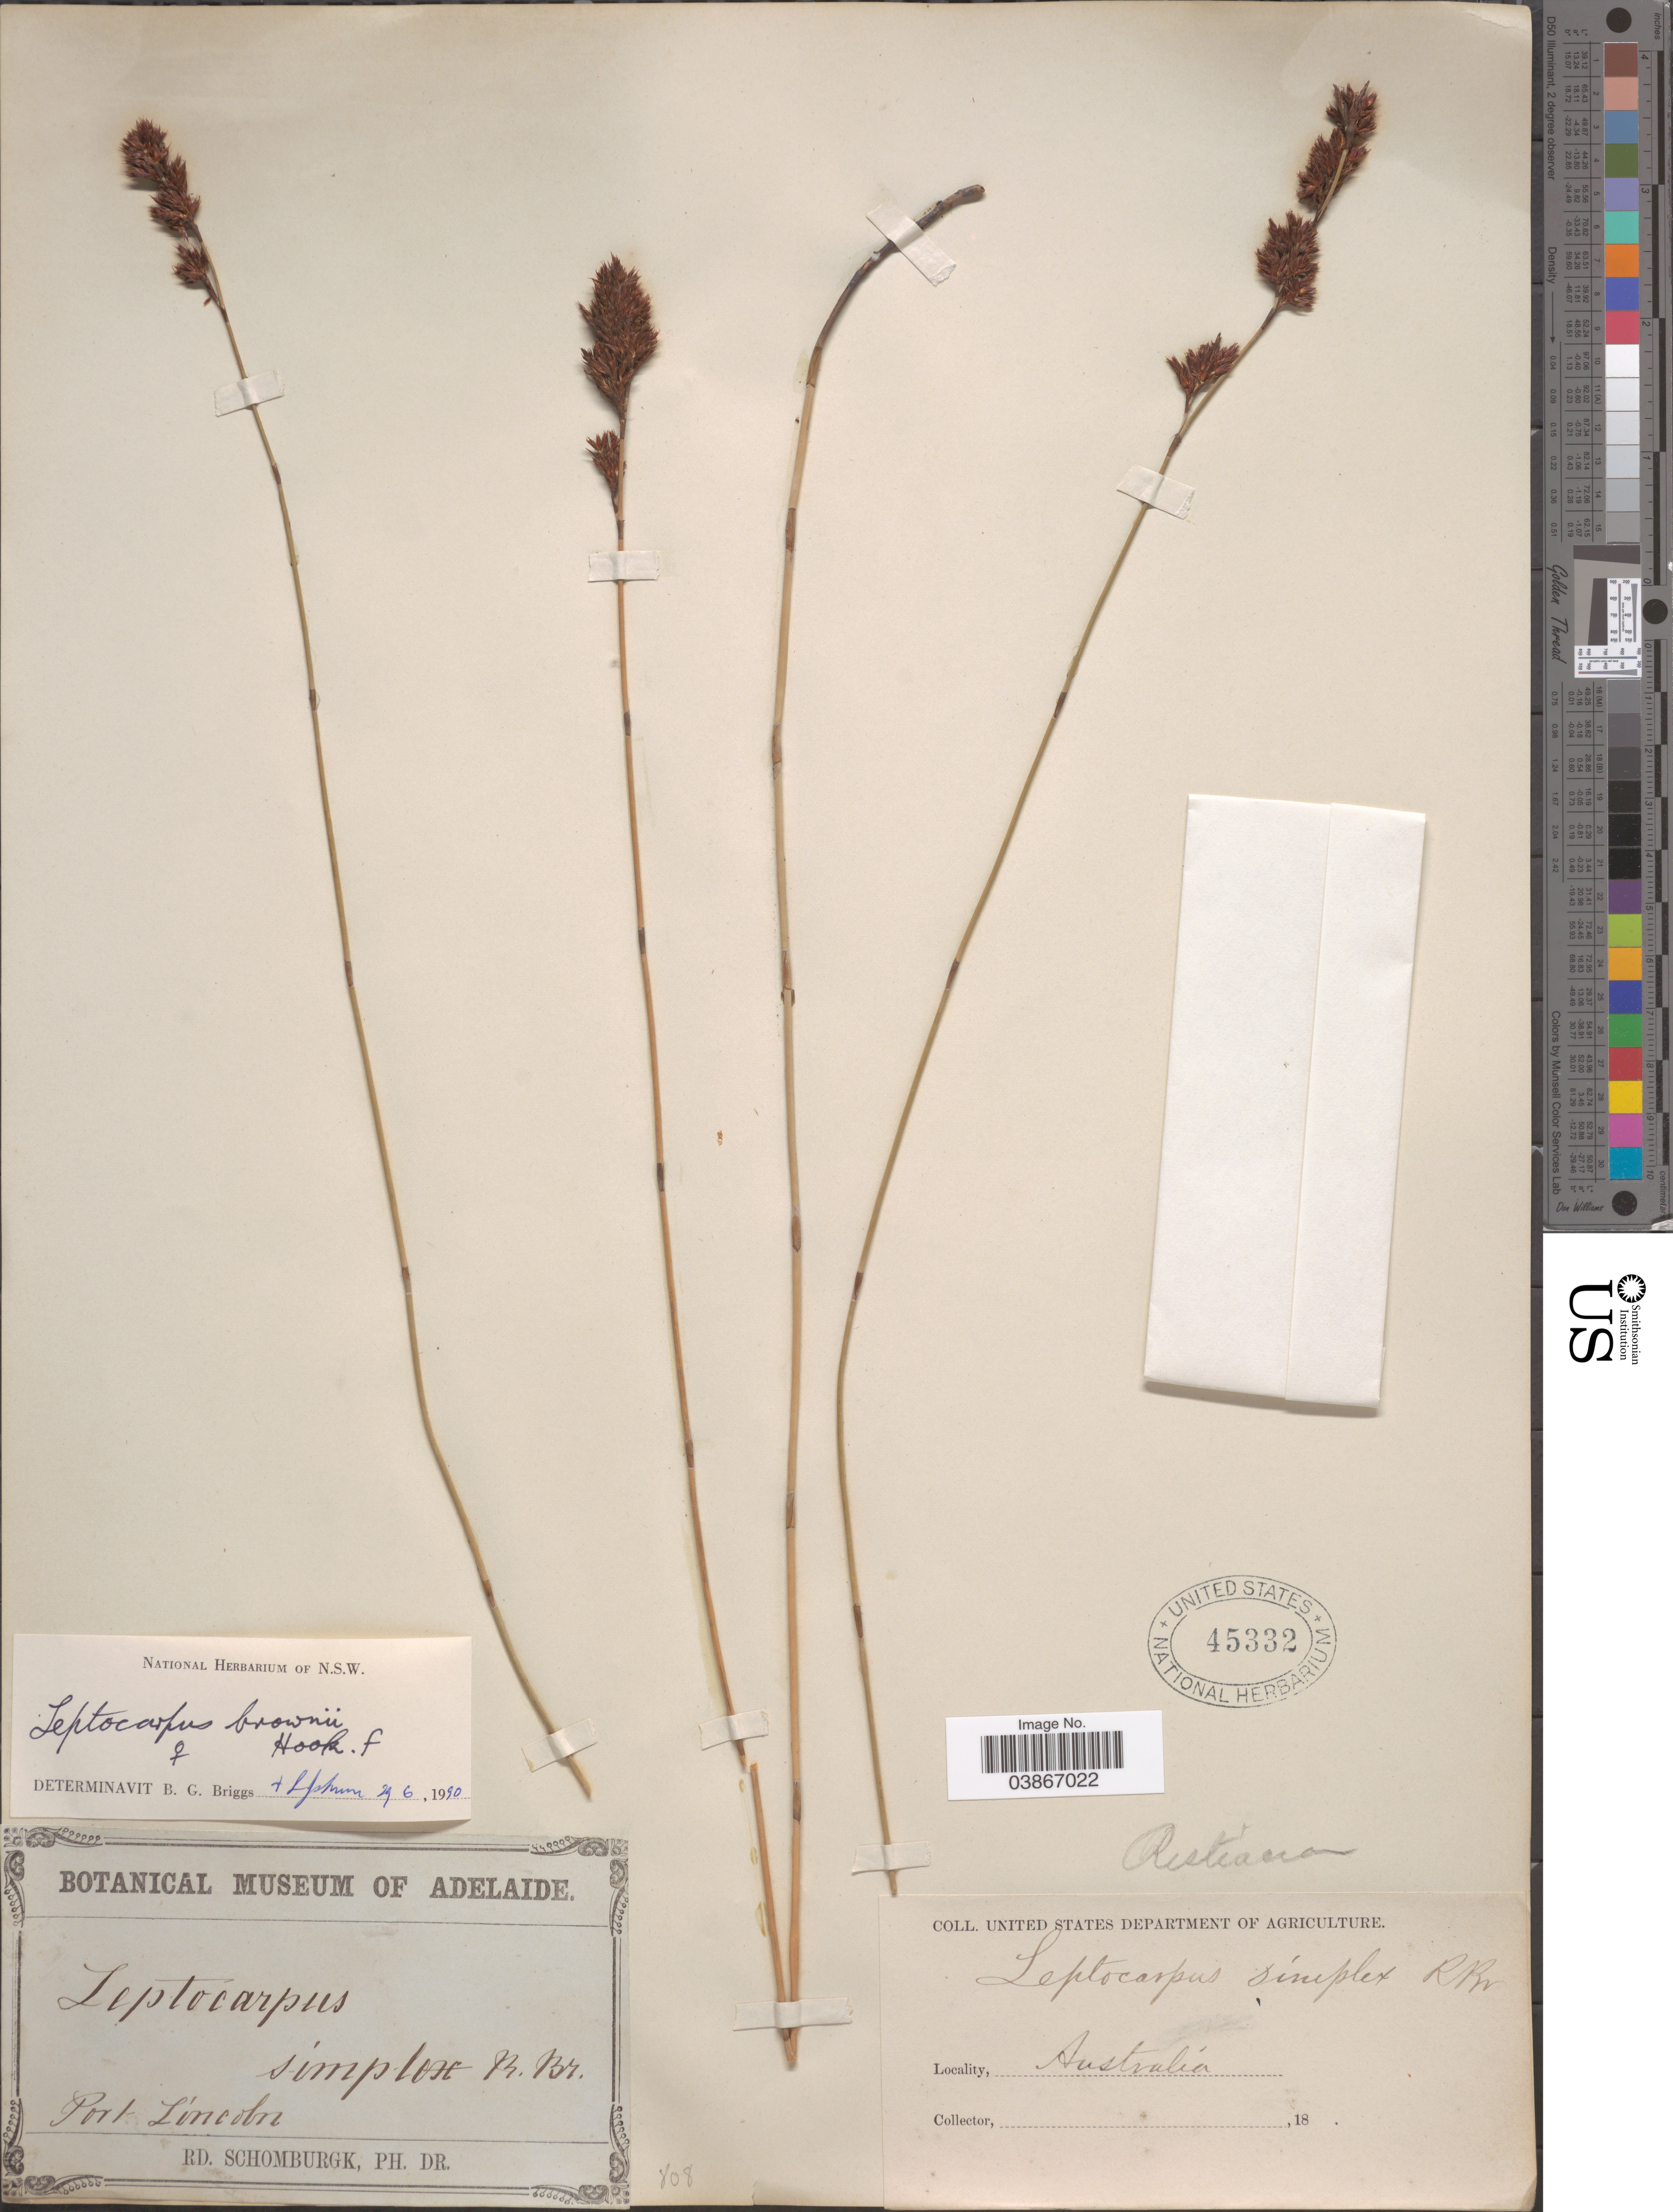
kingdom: Plantae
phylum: Tracheophyta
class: Liliopsida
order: Poales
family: Restionaceae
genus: Apodasmia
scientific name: Apodasmia brownii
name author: (Hook. f.) B.G. Briggs & L.A.S. Johnson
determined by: Strong, Mark T., (BOT), Smithsonian Institution - National Museum of Natural History (UNITED STATES)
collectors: -- Schomburgk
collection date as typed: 18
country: Australia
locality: Port Lincoln.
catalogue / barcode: US 45332